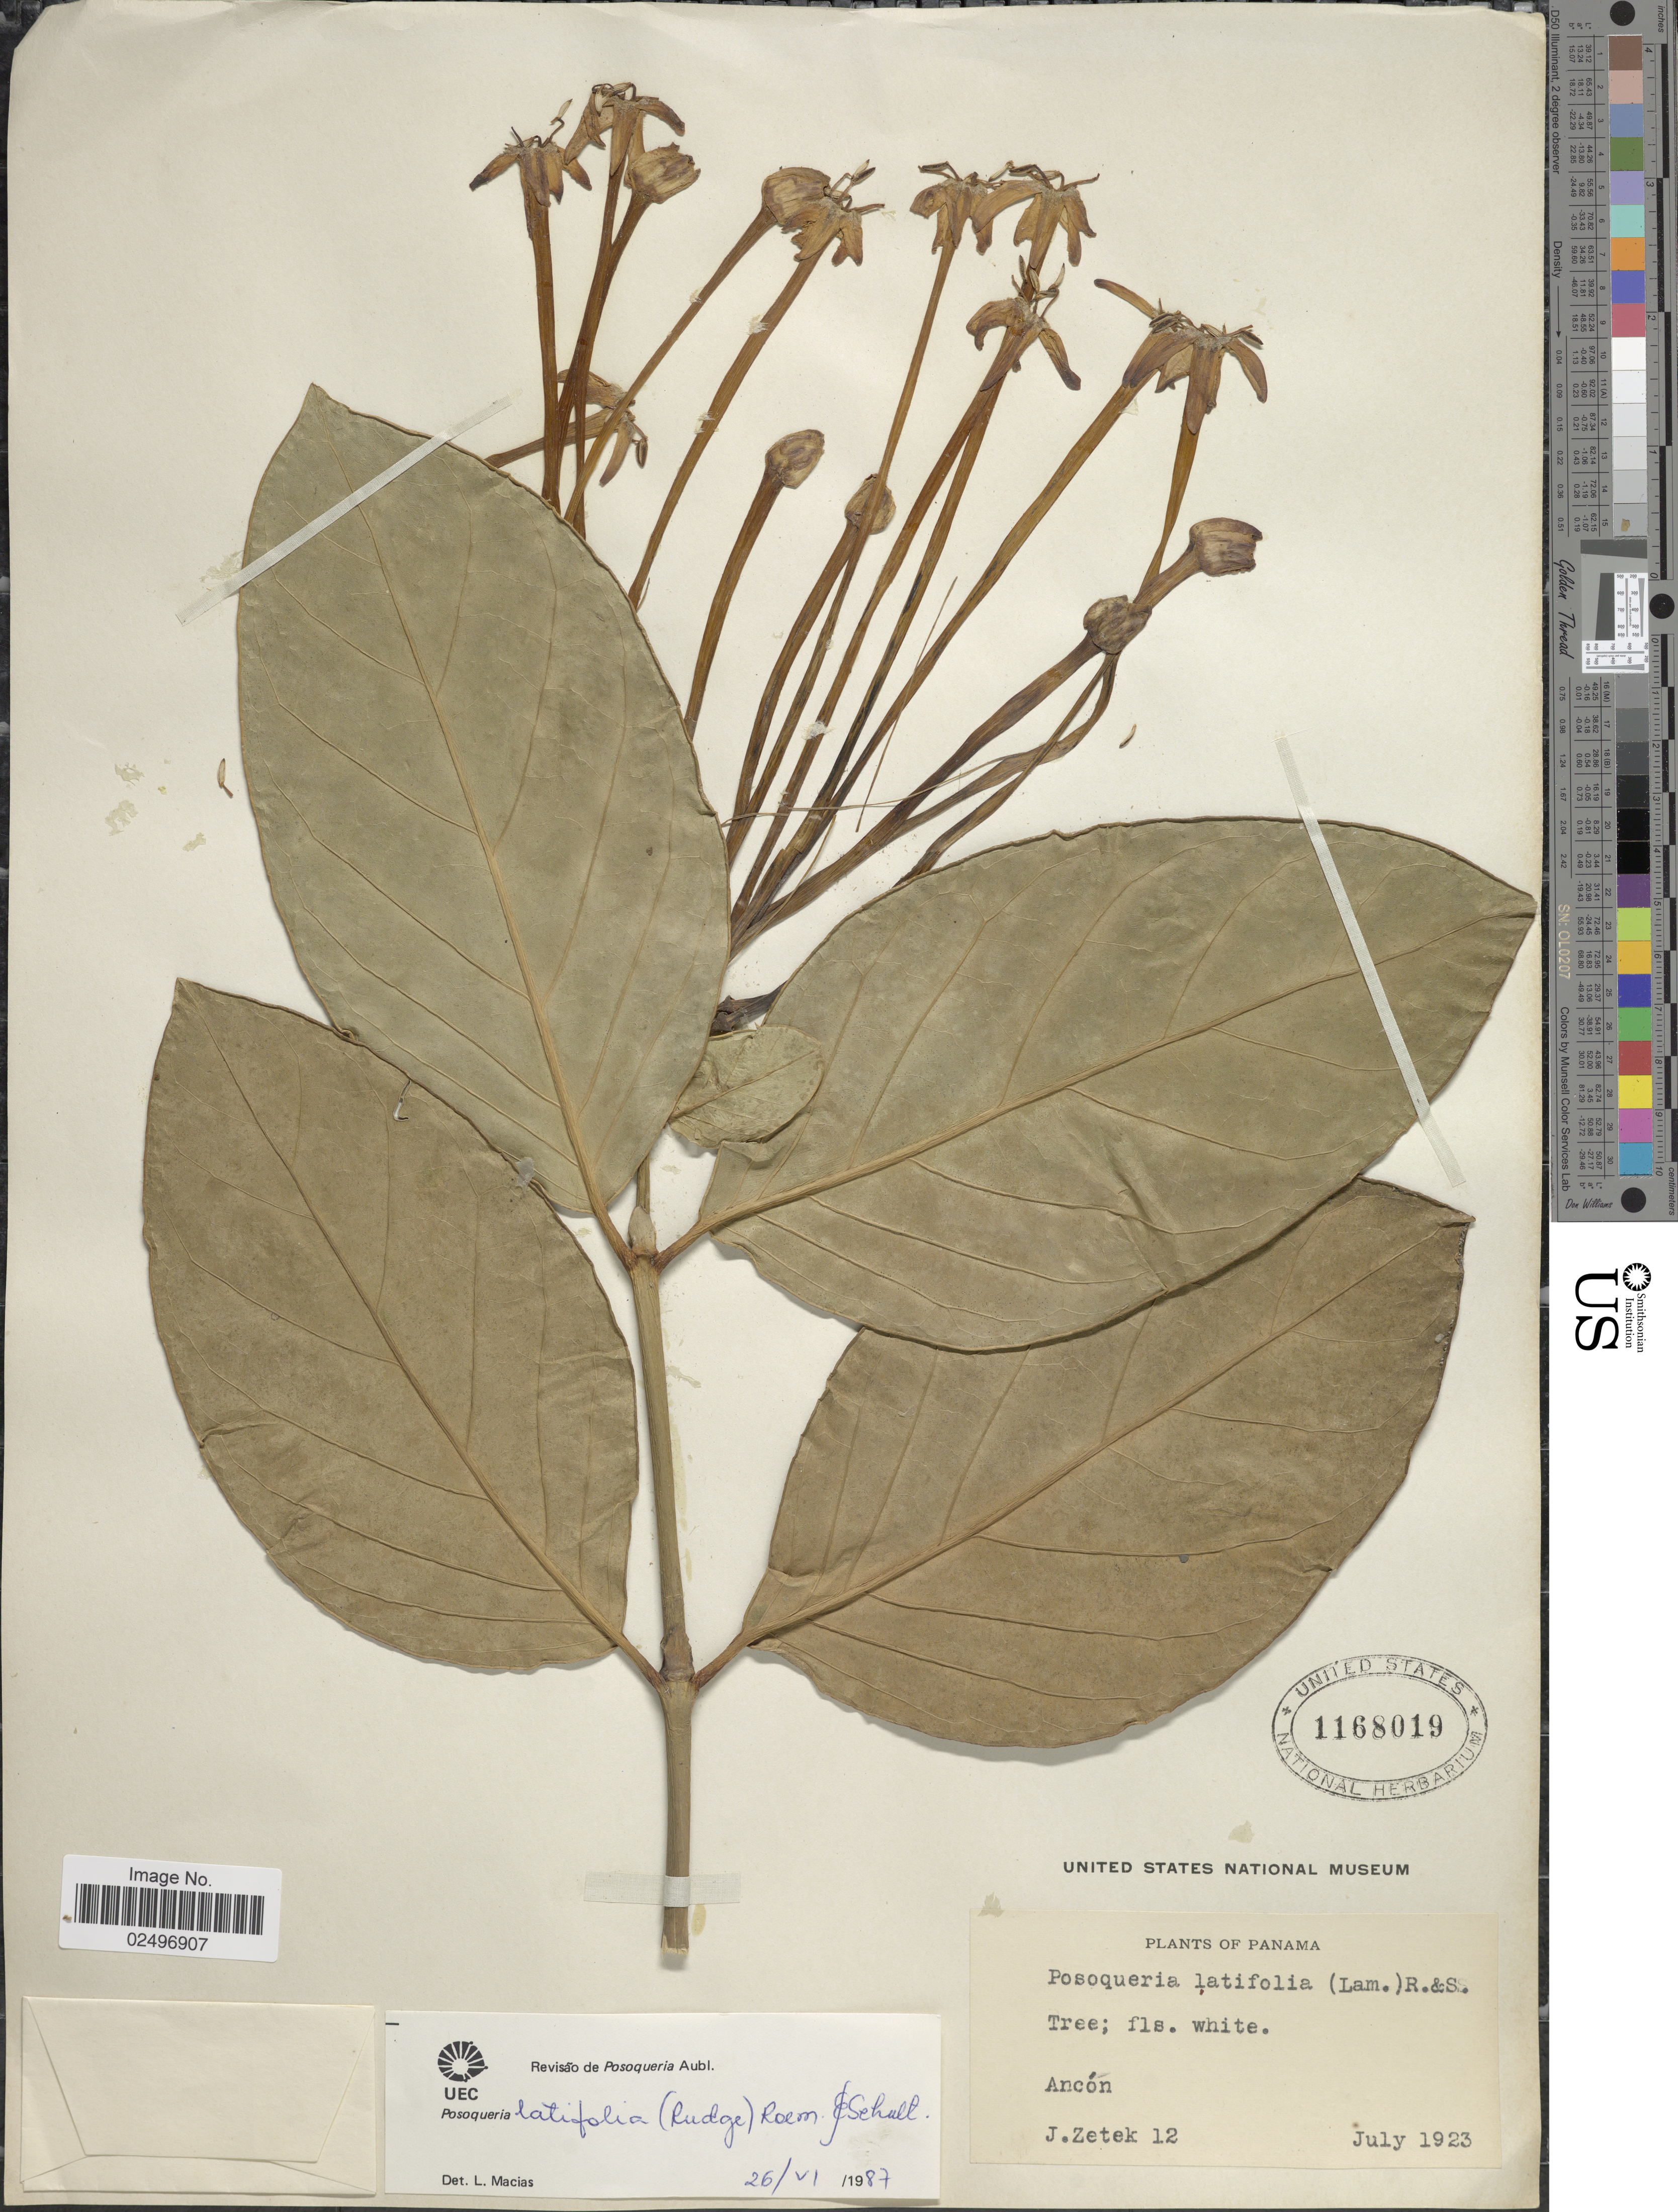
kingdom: Plantae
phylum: Tracheophyta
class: Magnoliopsida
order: Gentianales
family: Rubiaceae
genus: Posoqueria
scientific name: Posoqueria latifolia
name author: (Rudge) Roem. & Schult.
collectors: J. Zetek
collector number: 12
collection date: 1923-07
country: Panama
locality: Ancón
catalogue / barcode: US 1168019